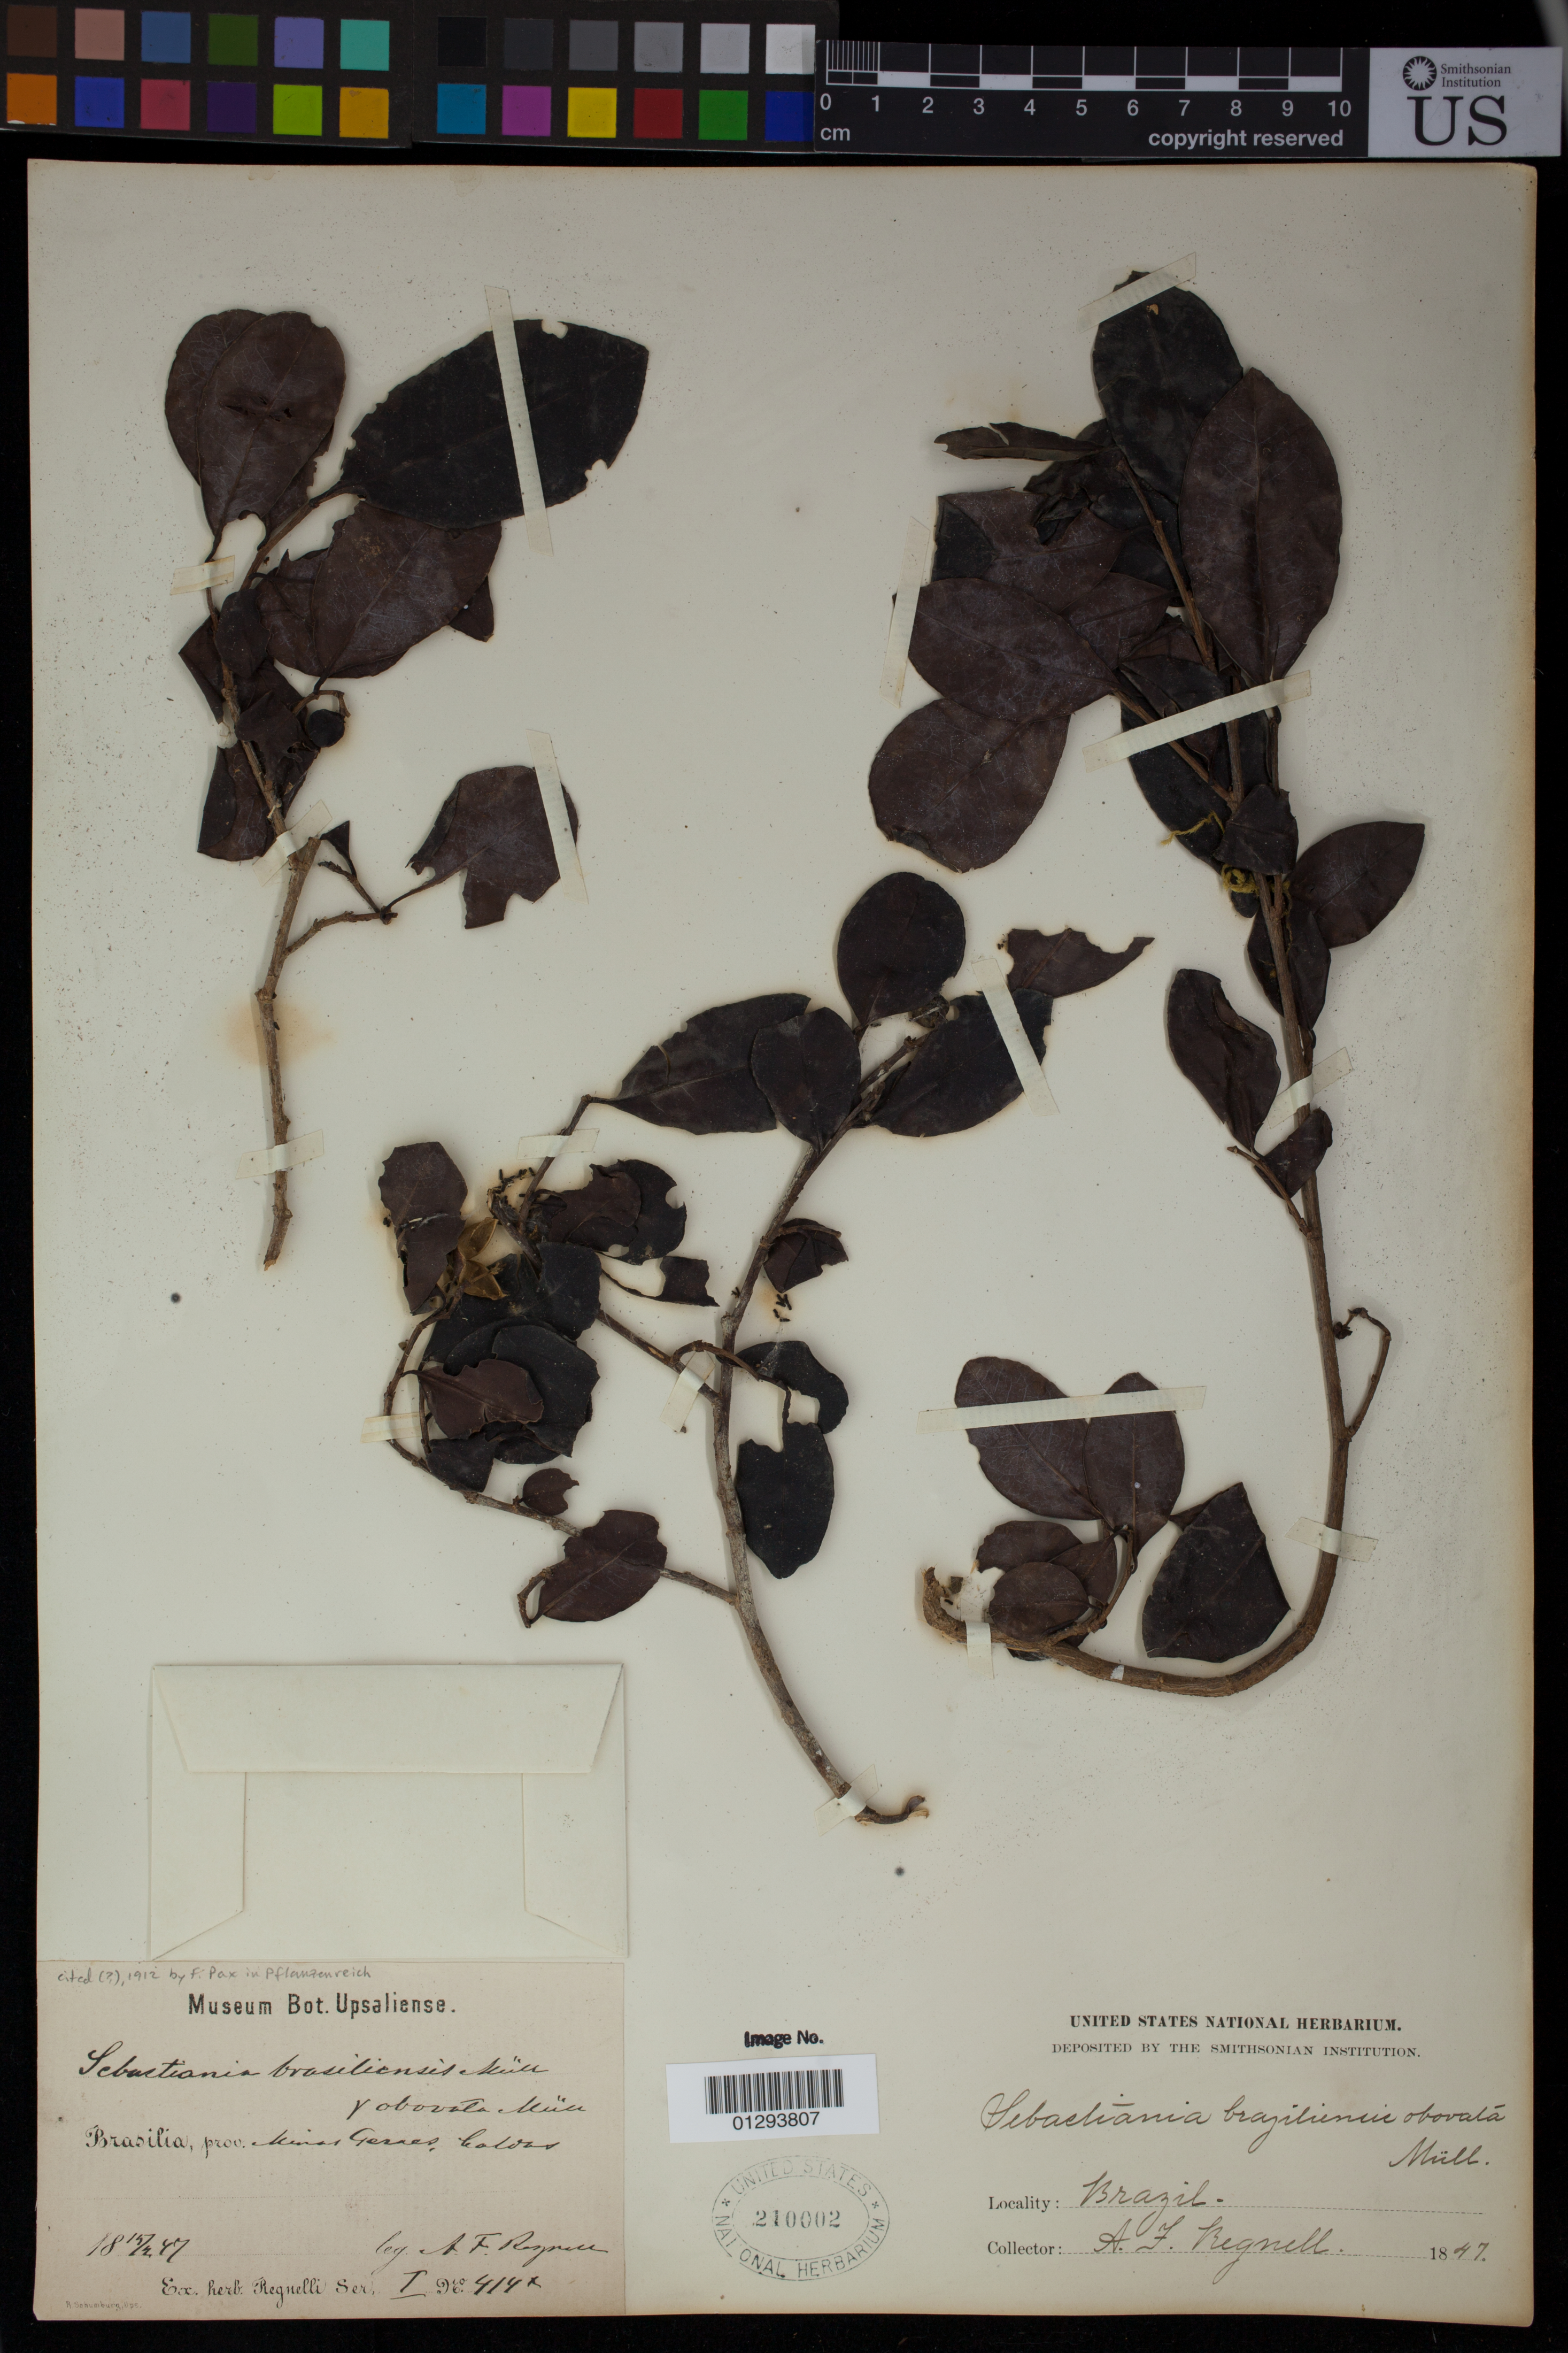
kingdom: Plantae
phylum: Tracheophyta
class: Magnoliopsida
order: Malpighiales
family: Euphorbiaceae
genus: Sebastiania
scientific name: Sebastiania brasiliensis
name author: Spreng.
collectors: A. F. Regnell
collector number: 414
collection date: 1847-02-15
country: Brazil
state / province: Minas Gerais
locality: Caldas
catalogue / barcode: US 210002